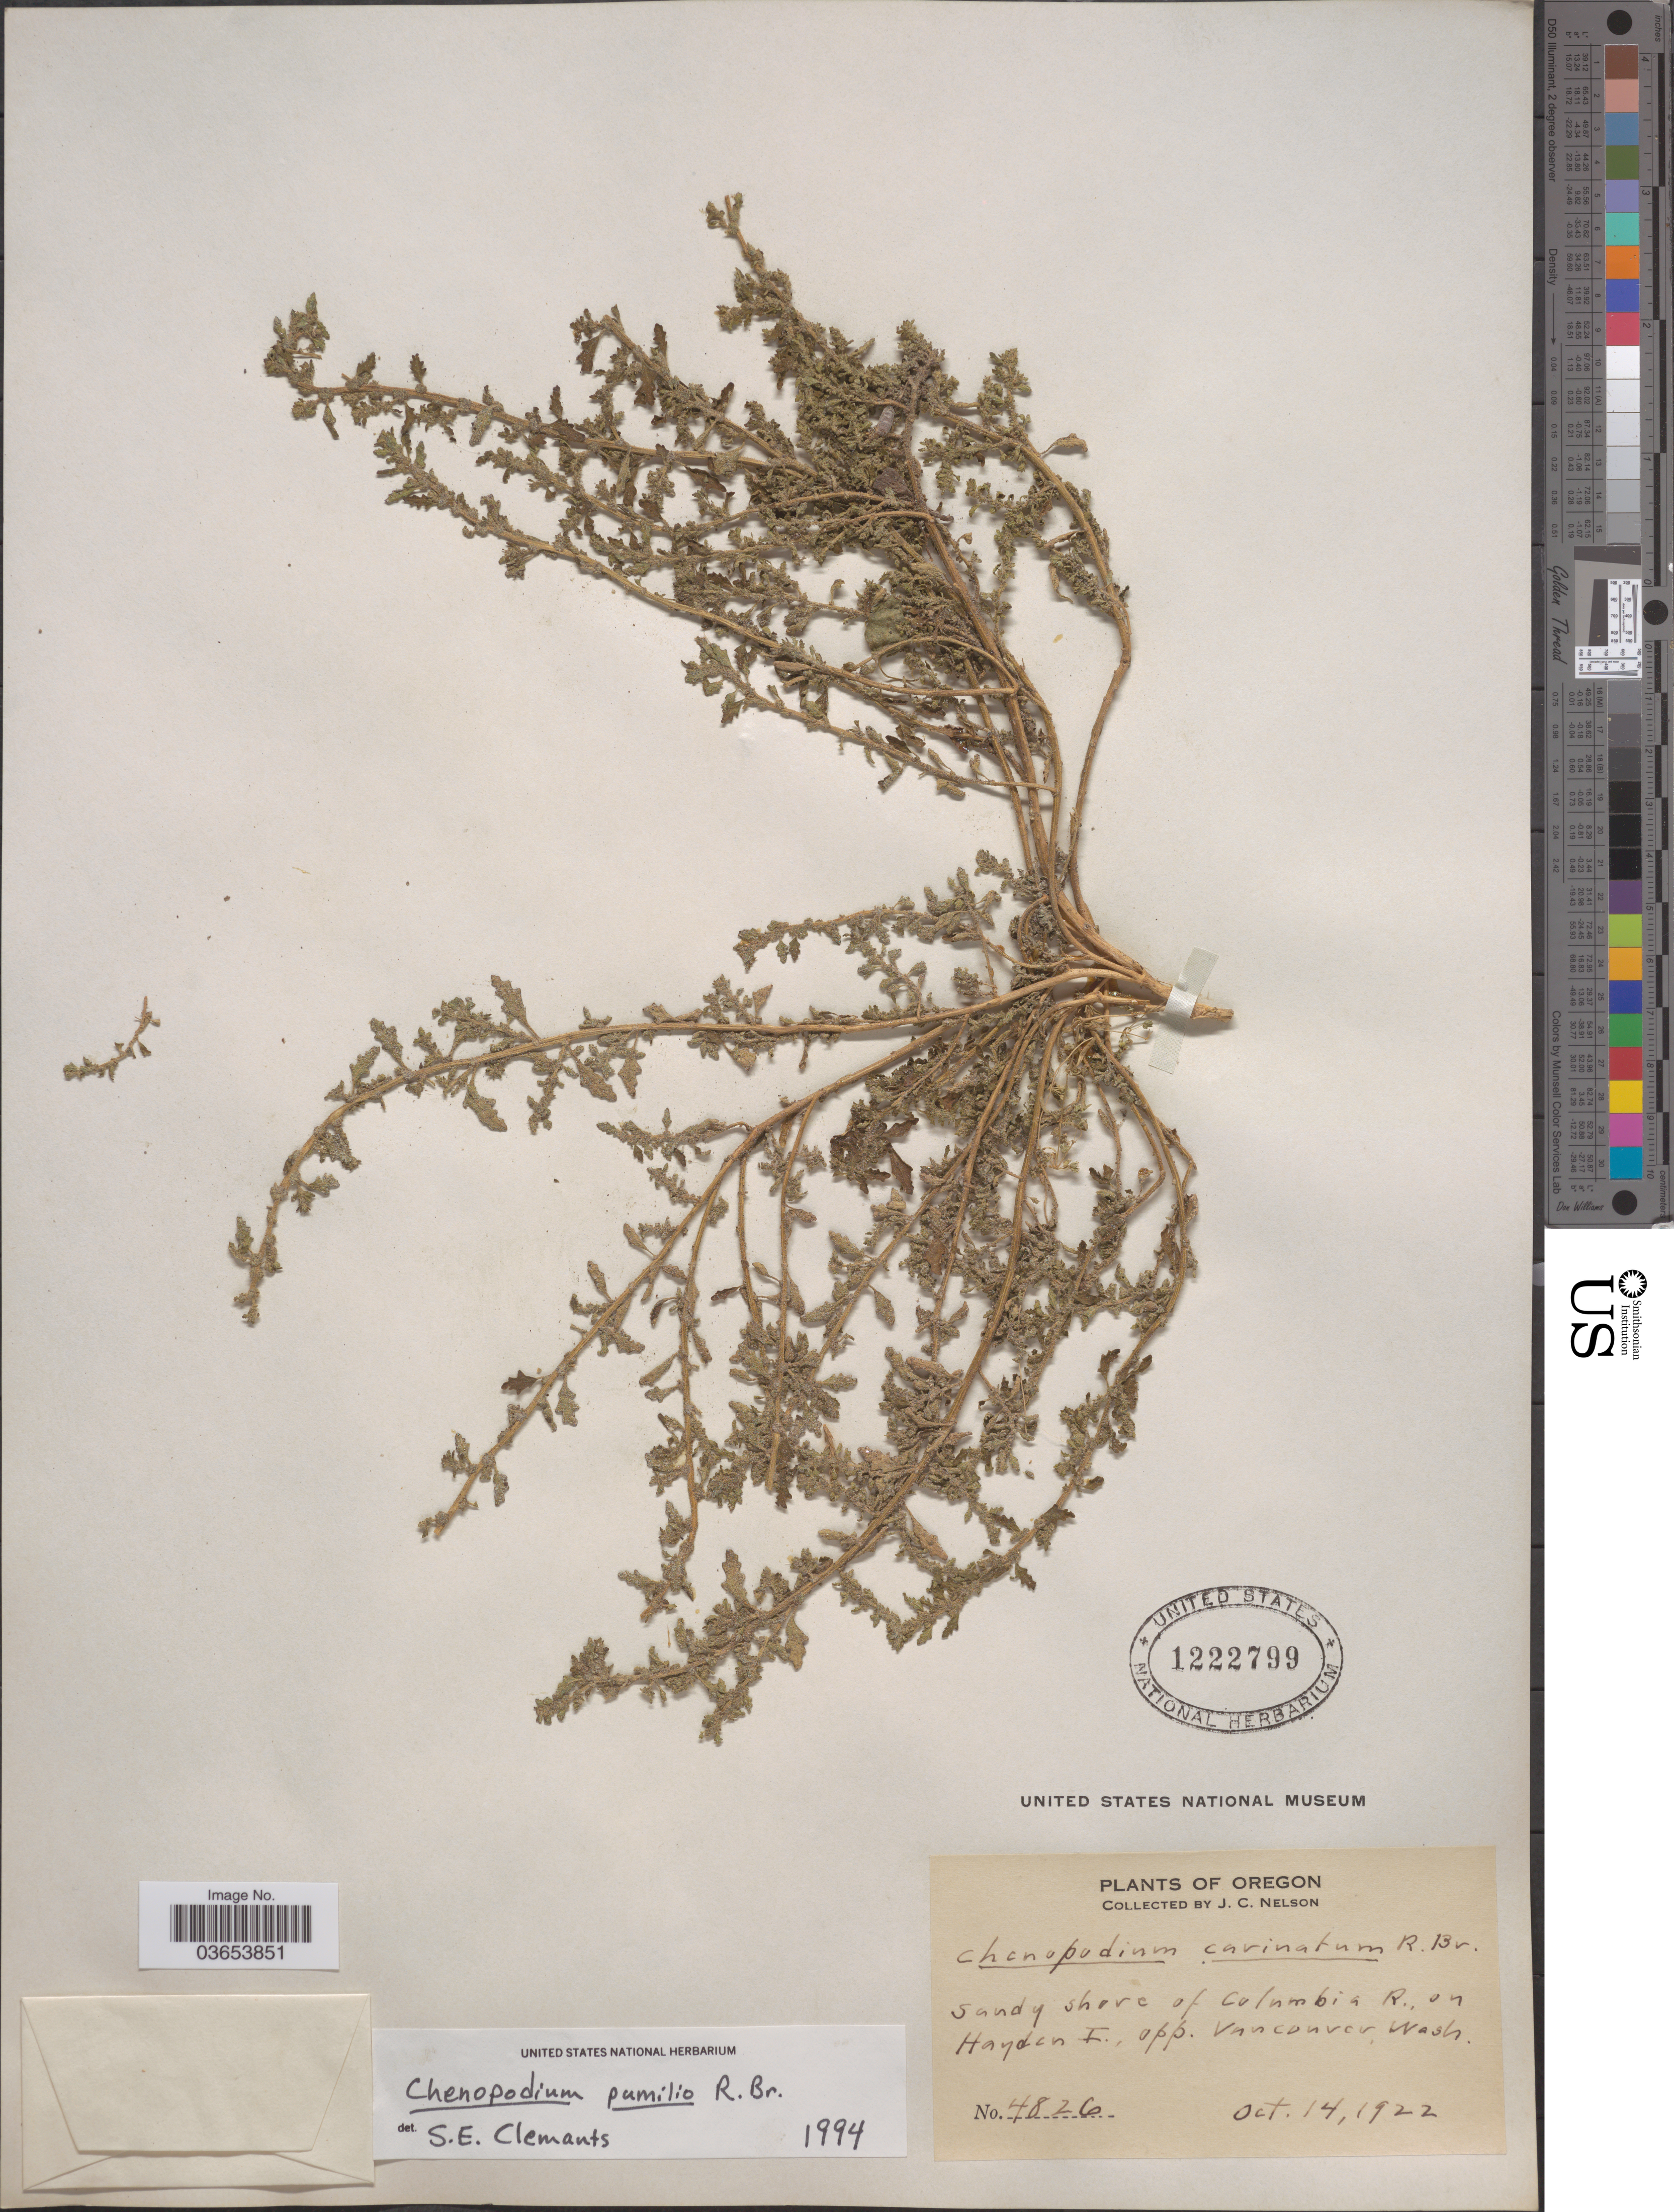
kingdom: Plantae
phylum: Tracheophyta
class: Magnoliopsida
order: Caryophyllales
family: Amaranthaceae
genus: Chenopodium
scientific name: Chenopodium pumilio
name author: R. Br.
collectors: J. C. Nelson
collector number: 4826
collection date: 1922-10-14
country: United States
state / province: Oregon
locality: Sandy shore of Columbia R., on Hayden I., opp. Vancouver, Wash.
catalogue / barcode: US 1222799